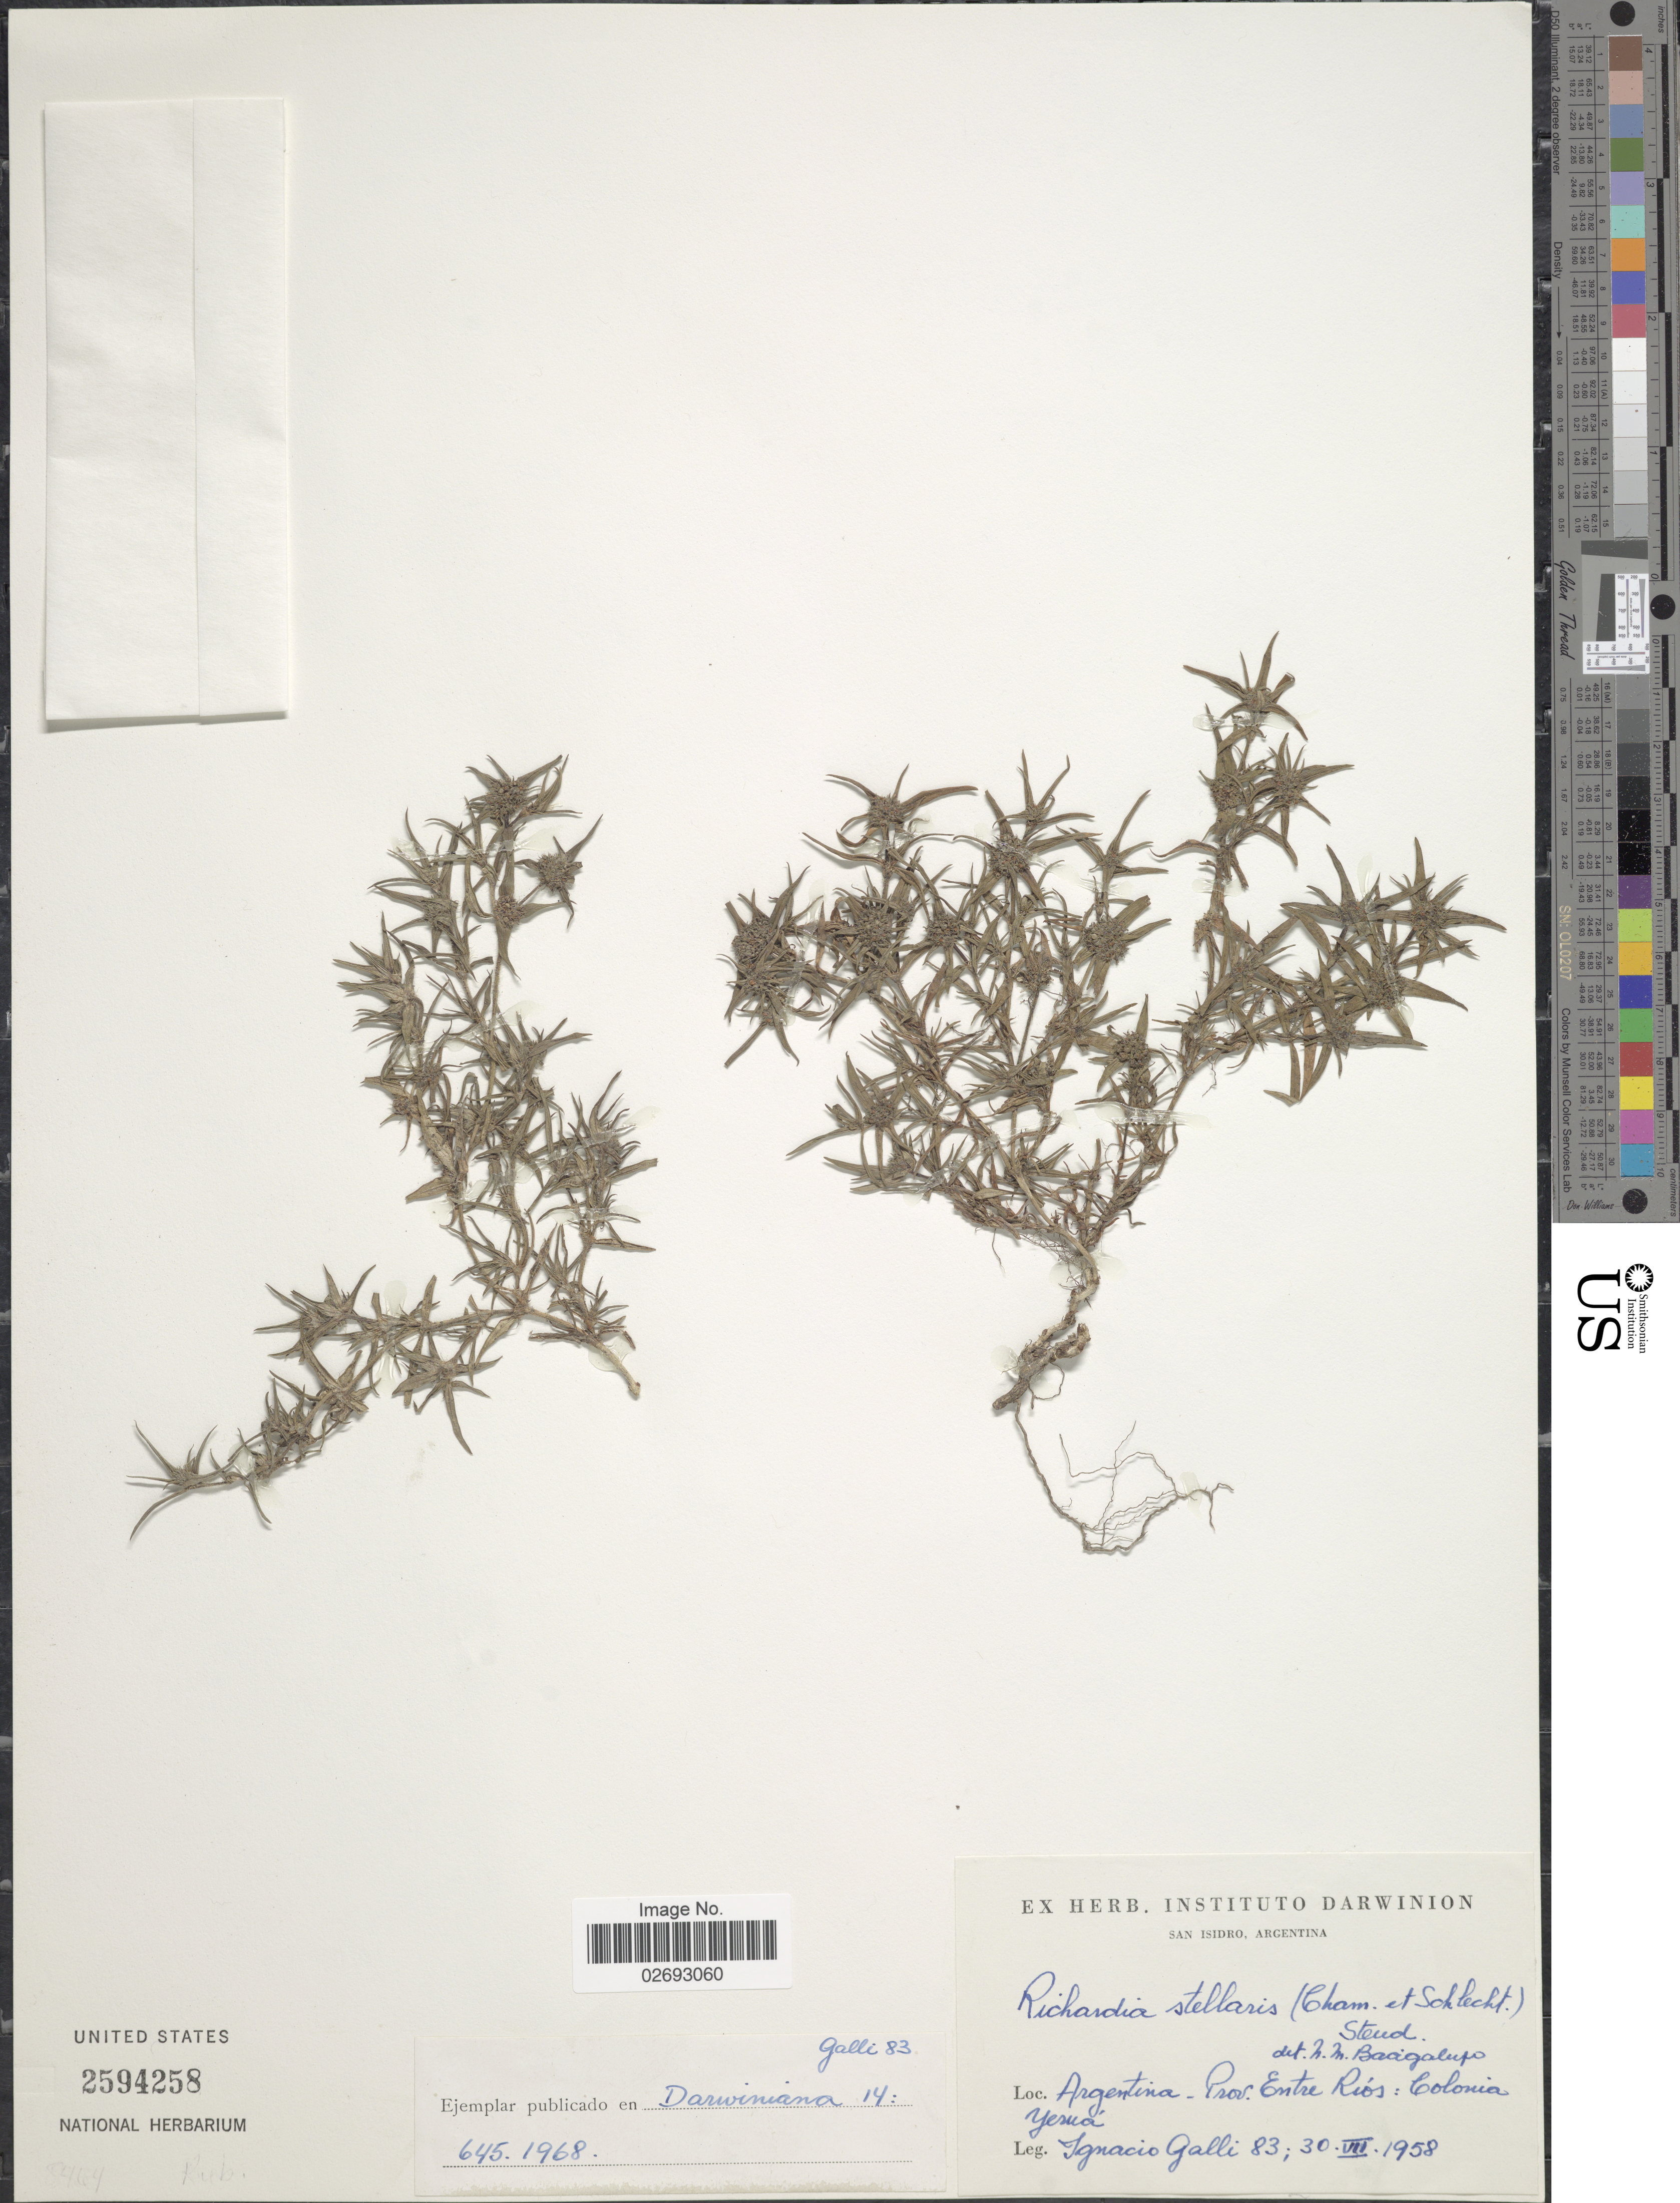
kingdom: Plantae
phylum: Tracheophyta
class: Magnoliopsida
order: Gentianales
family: Rubiaceae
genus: Richardia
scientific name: Richardia stellaris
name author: (Cham. & Schltdl.) Steud.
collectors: I. Galli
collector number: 83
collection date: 1958-07-30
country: Argentina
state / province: Entre Rios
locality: Colonia Yesua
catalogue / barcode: US 2594258